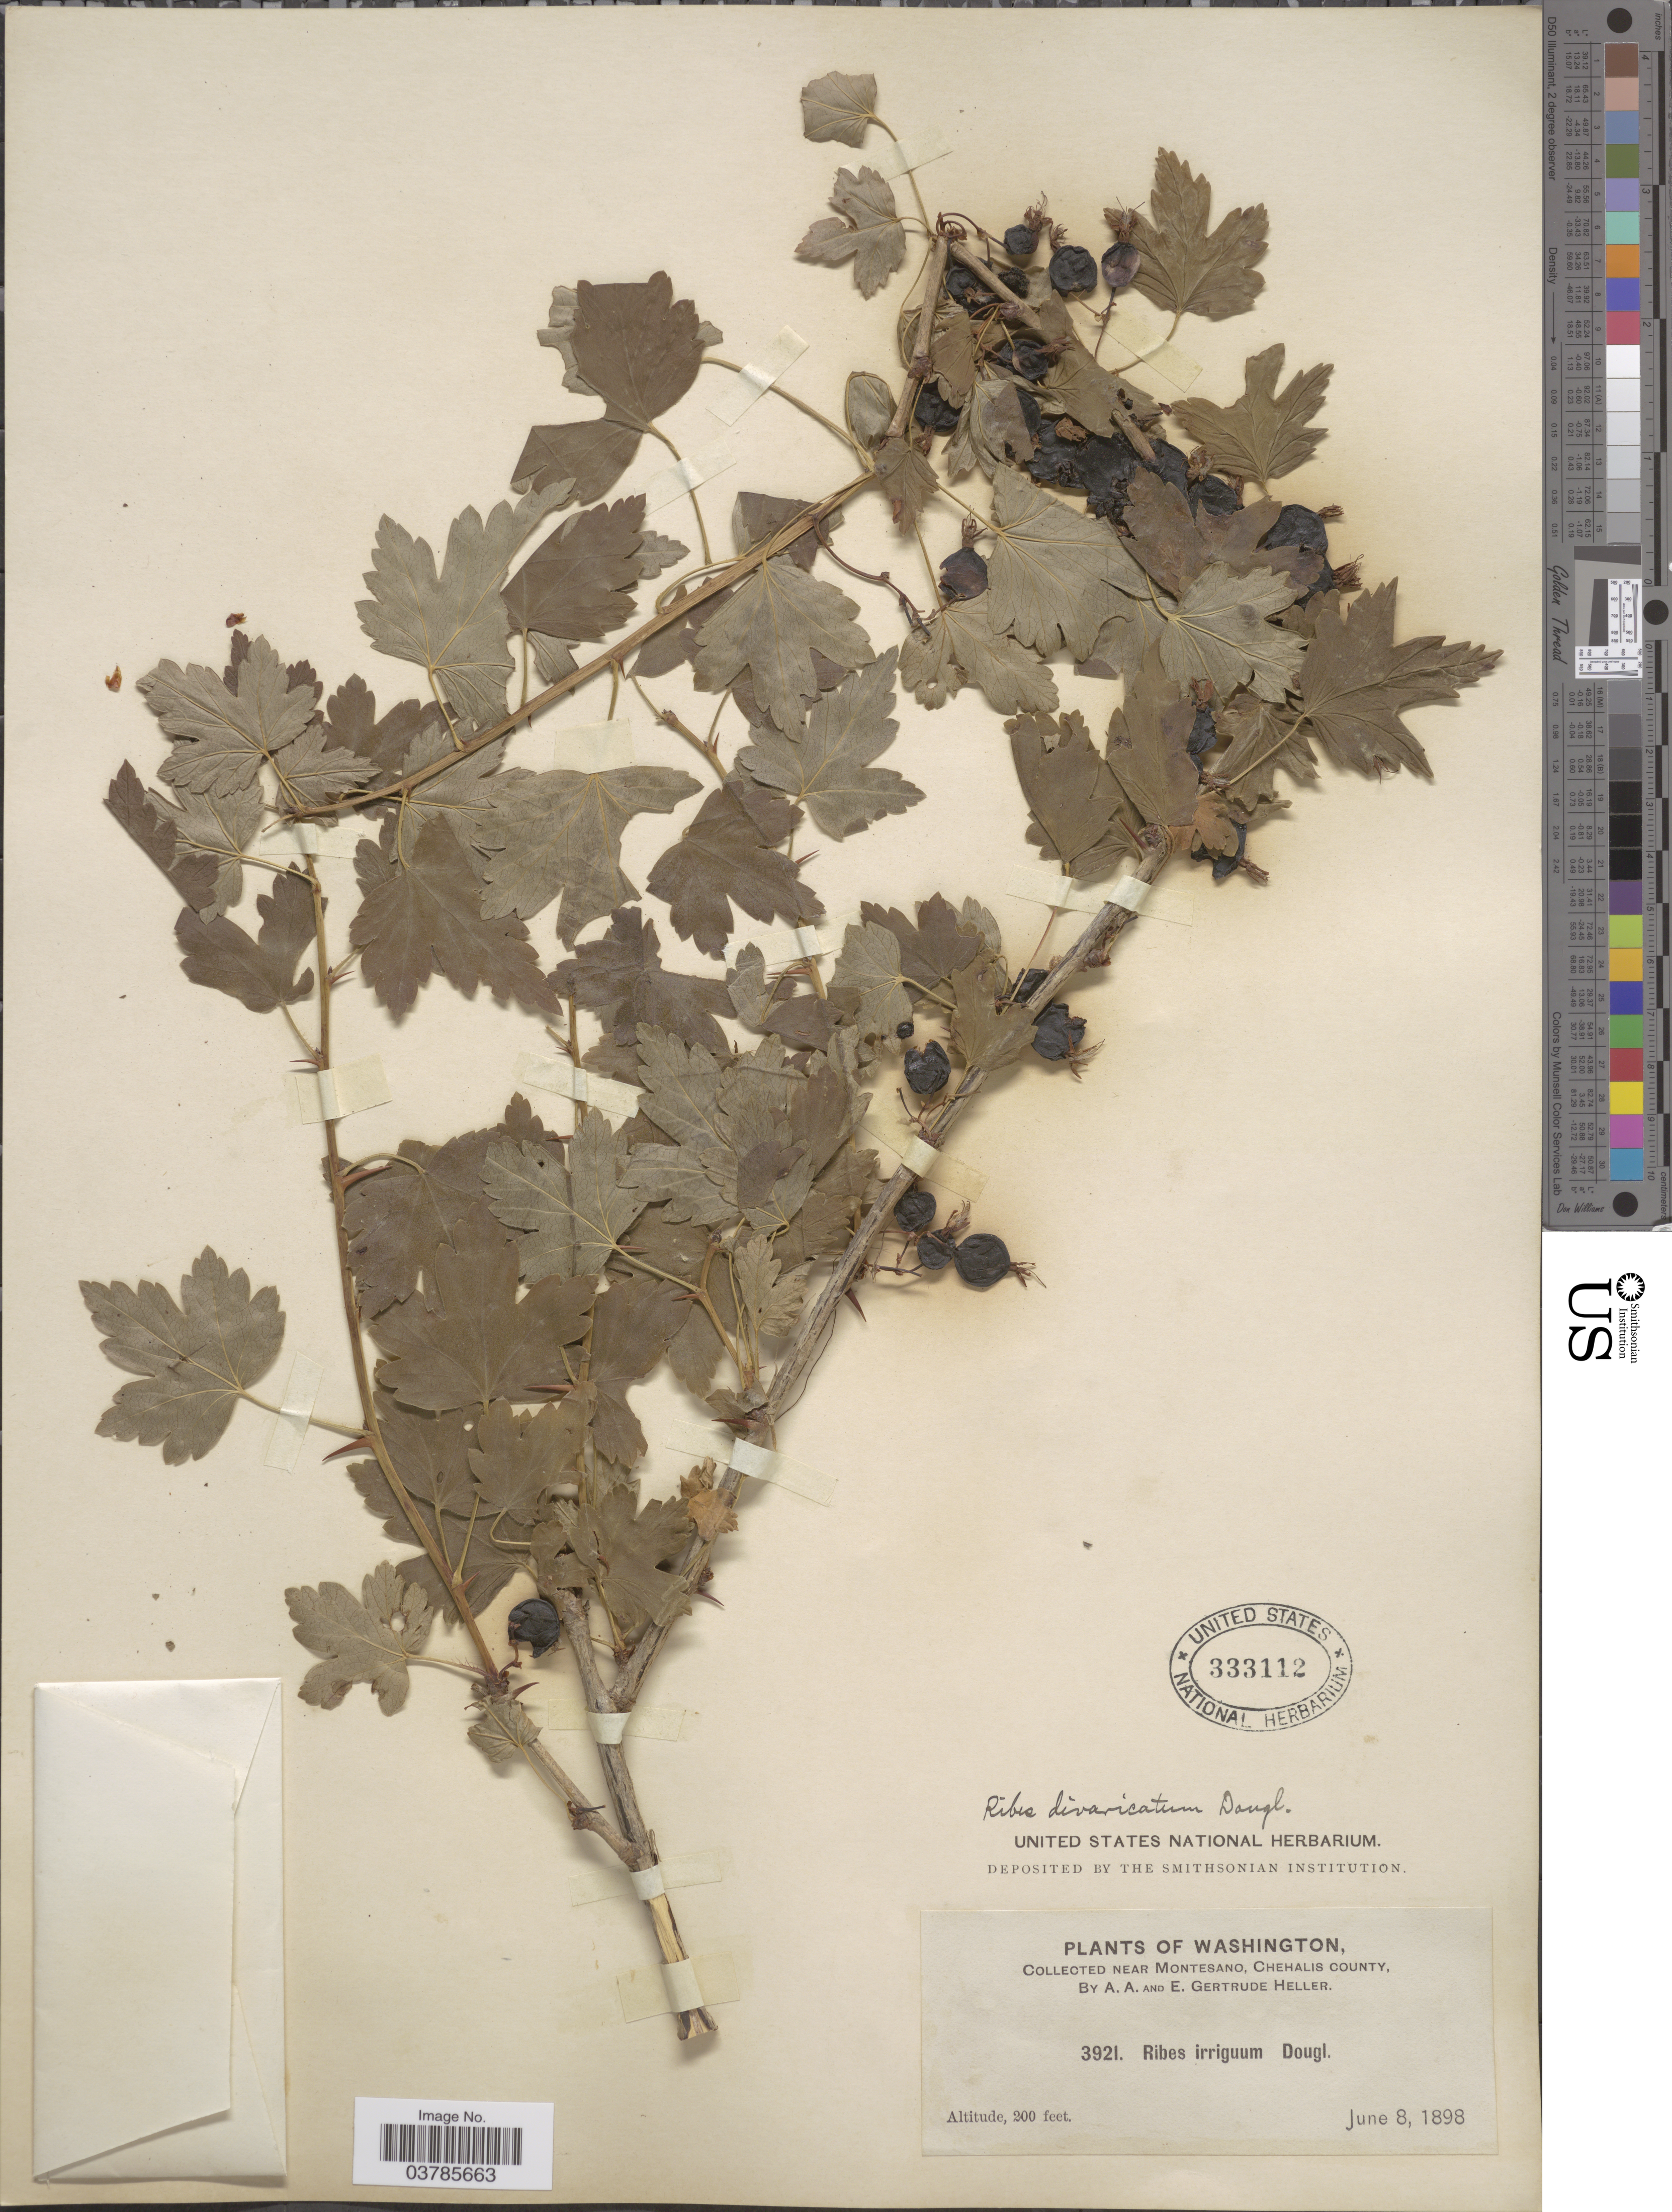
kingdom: Plantae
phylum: Tracheophyta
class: Magnoliopsida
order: Saxifragales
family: Grossulariaceae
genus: Ribes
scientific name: Ribes divaricatum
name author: Douglas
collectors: A. A. Heller & E. G. Heller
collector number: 3921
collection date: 1898-06-08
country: United States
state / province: Washington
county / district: Grays Harbor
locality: Near Montesano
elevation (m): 61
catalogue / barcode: US 333112